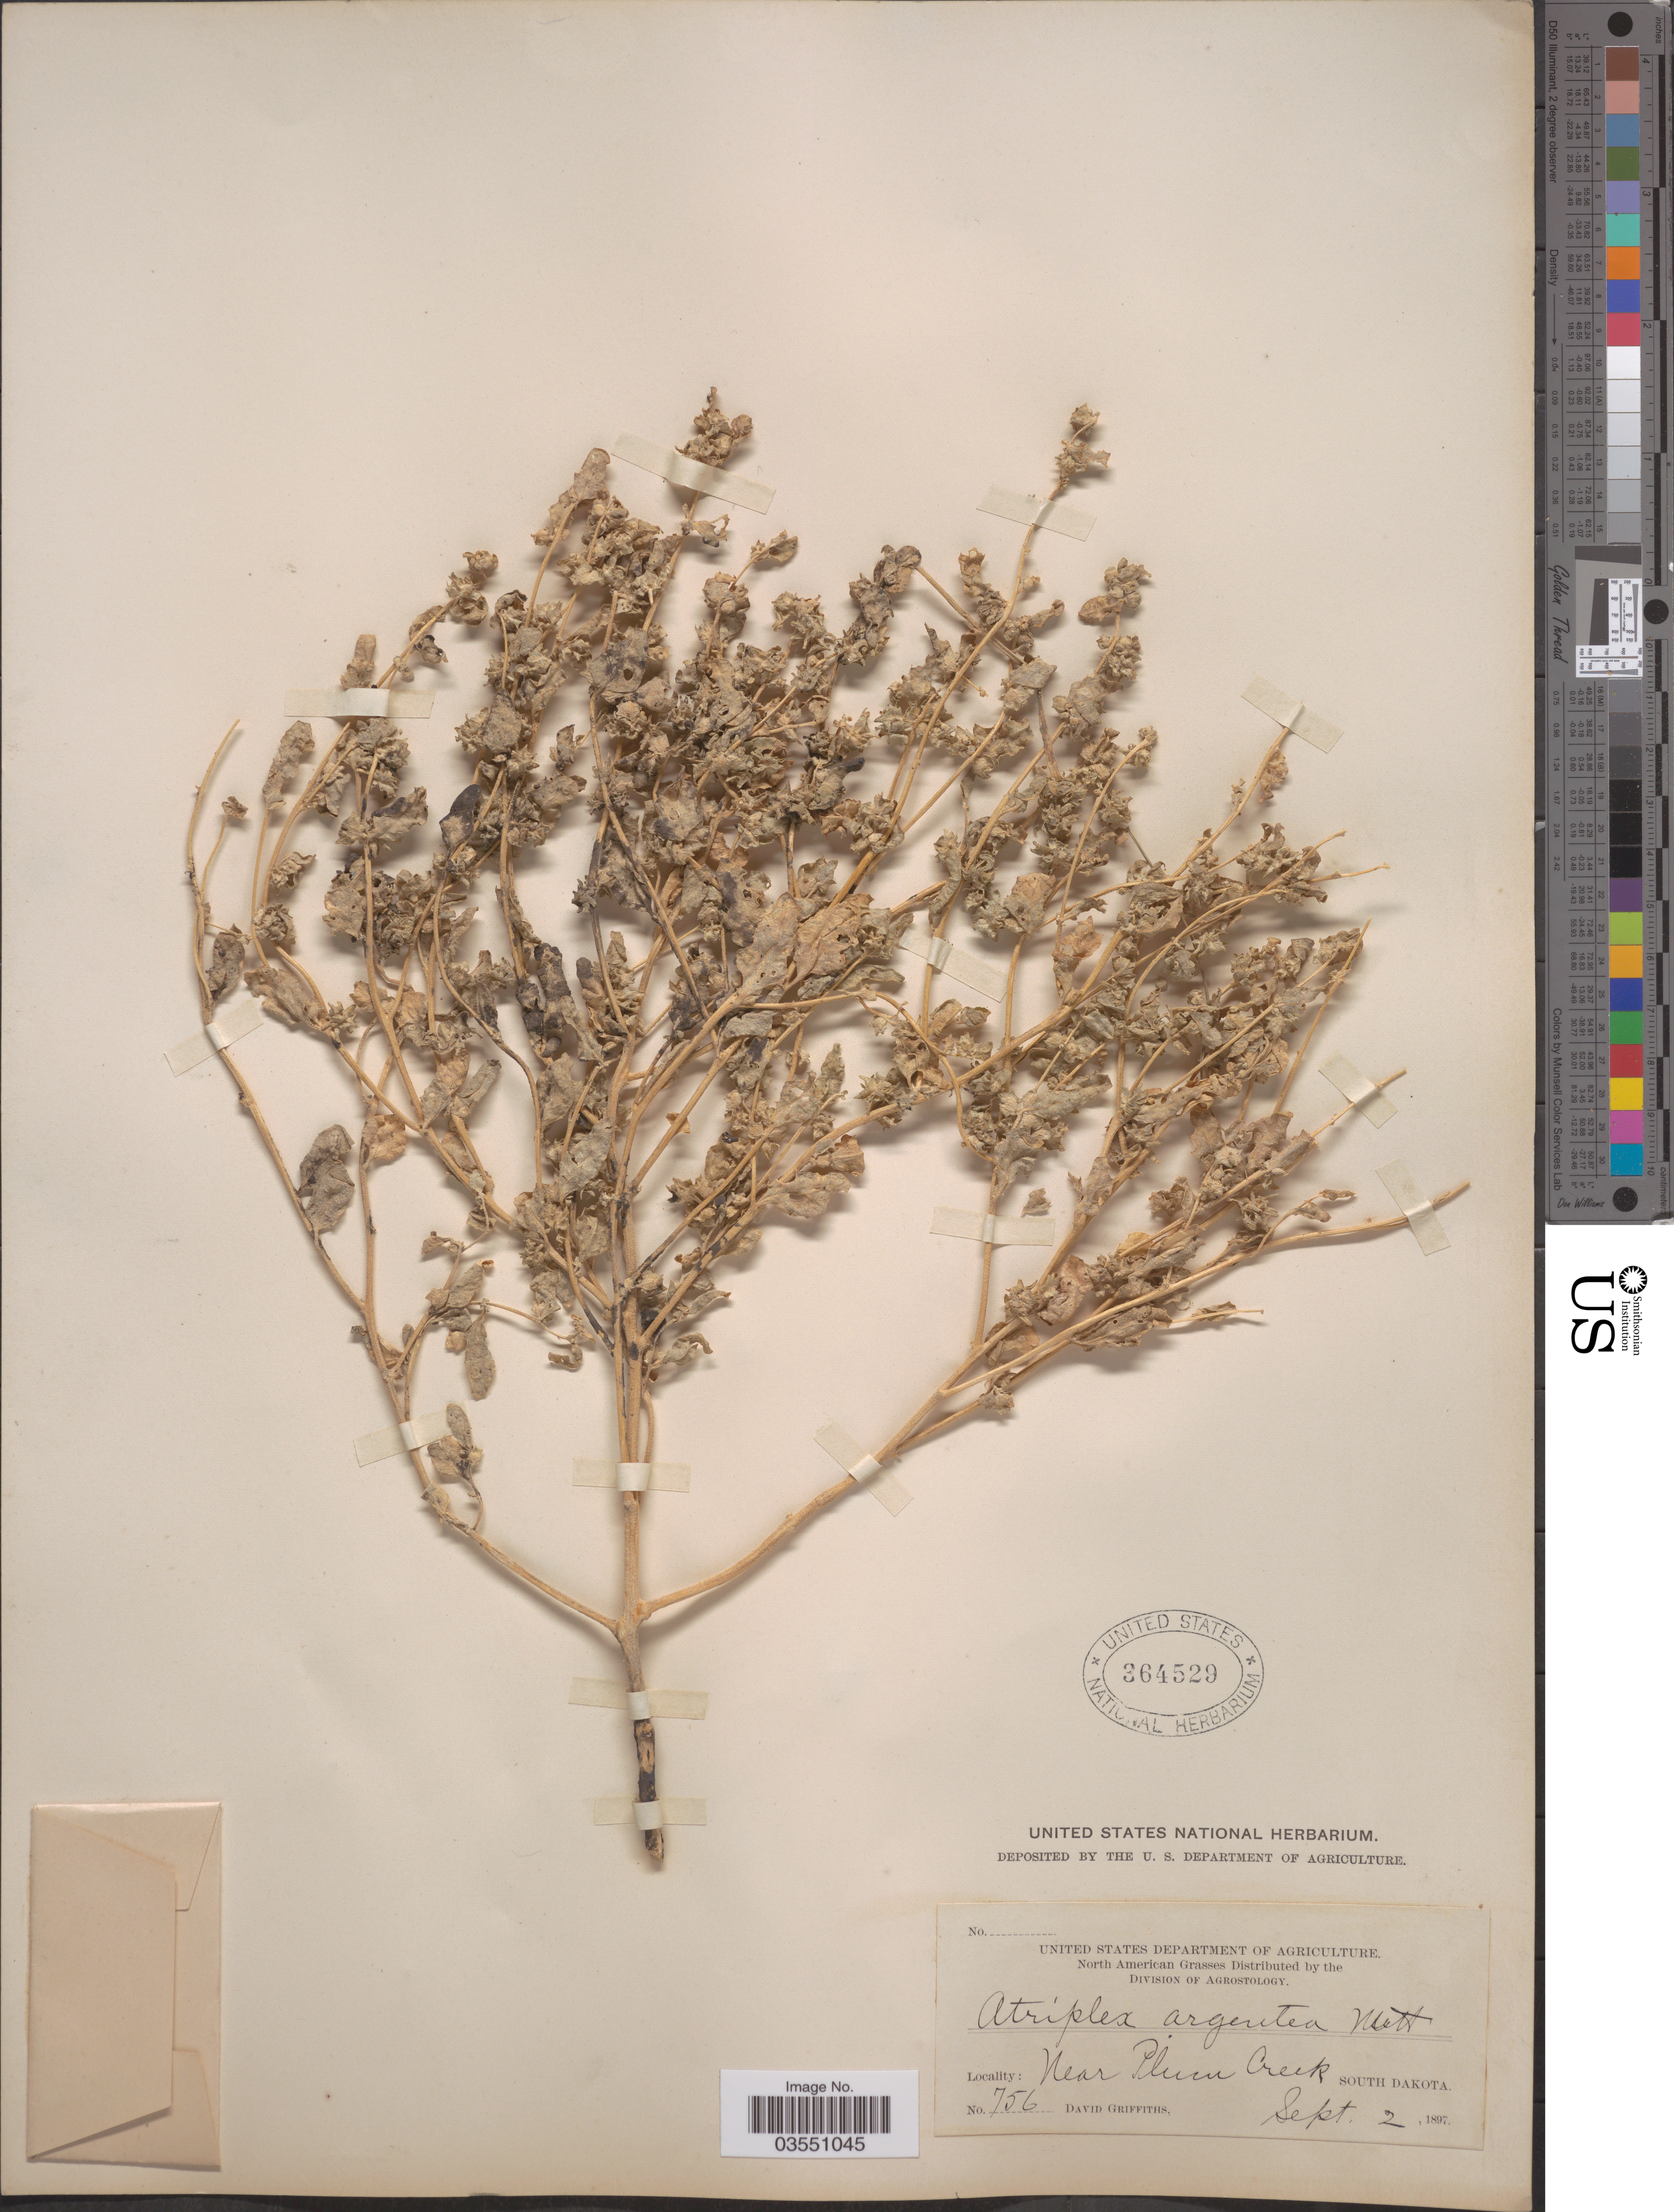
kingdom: Plantae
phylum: Tracheophyta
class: Magnoliopsida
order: Caryophyllales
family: Amaranthaceae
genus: Atriplex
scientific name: Atriplex argentea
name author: Nutt.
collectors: D. Griffiths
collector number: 756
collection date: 1897-09-02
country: United States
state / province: South Dakota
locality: Near Plum Creek.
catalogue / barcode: US 364529